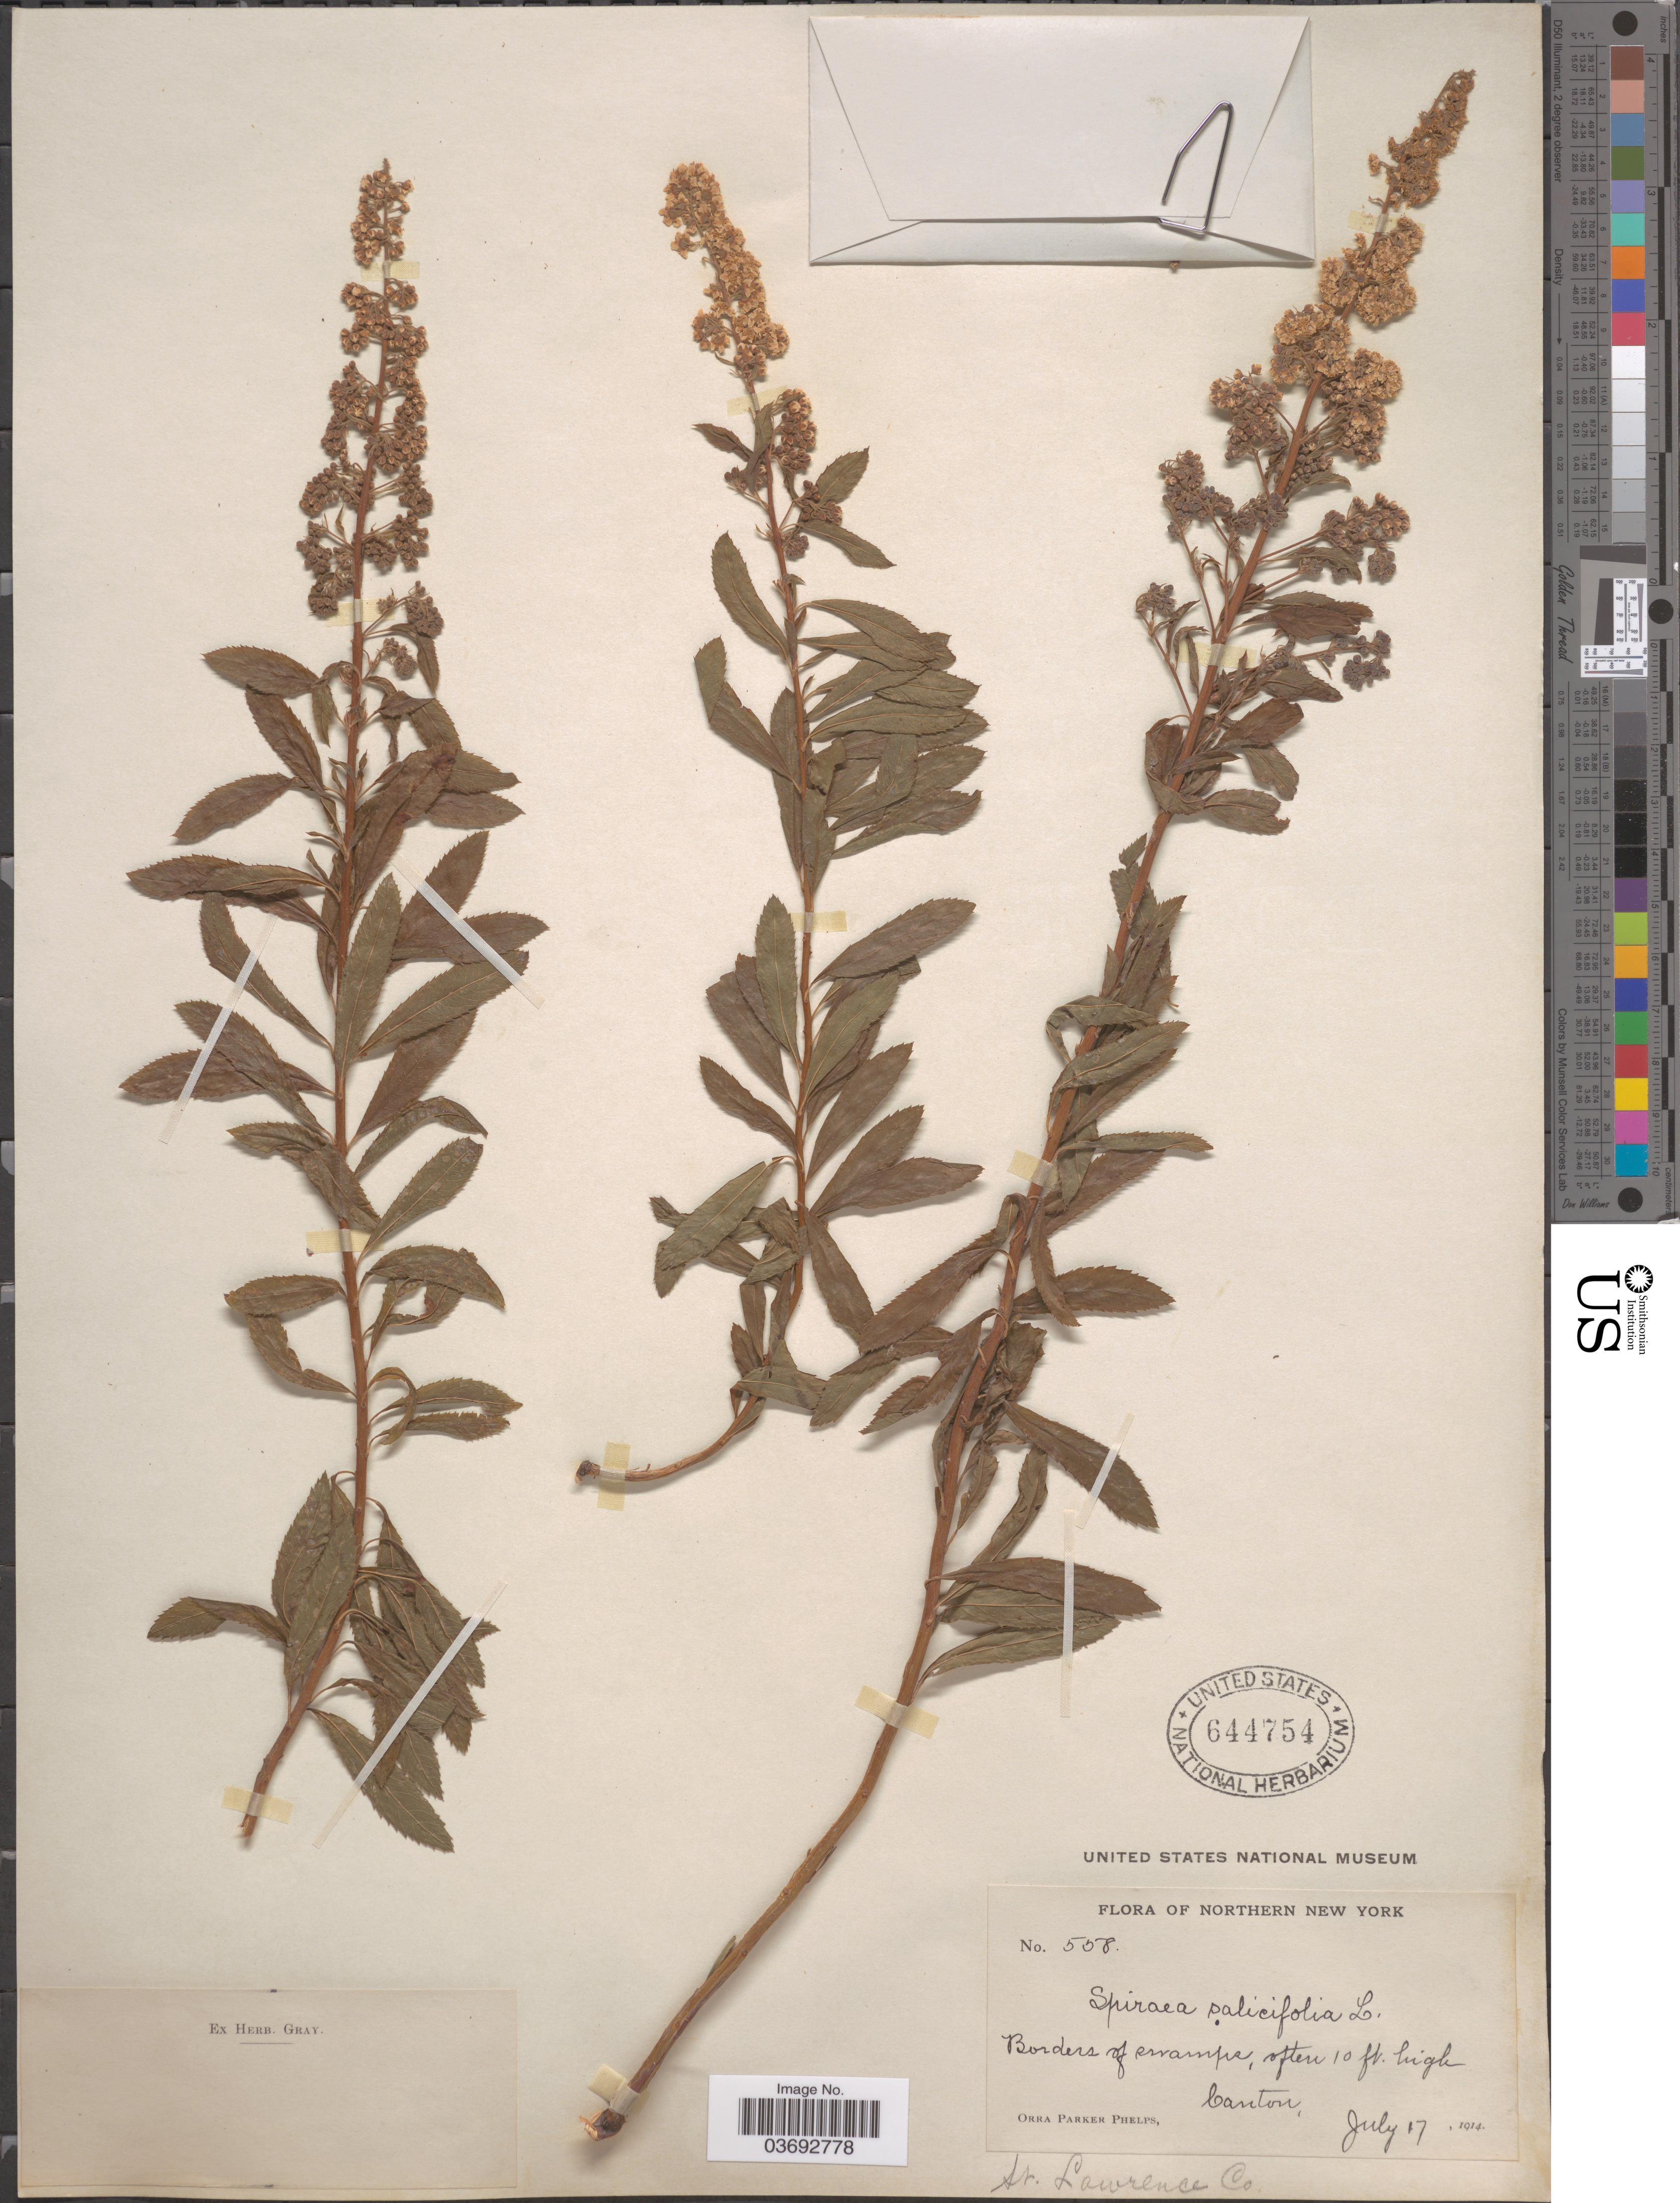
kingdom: Plantae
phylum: Tracheophyta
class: Magnoliopsida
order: Rosales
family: Rosaceae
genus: Spiraea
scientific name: Spiraea salicifolia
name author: L.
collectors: O. P. Phelps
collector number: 558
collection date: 1914-07-17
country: United States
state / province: New York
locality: Northern New York. Borders of swamps, Canton. St. Lawrence Co.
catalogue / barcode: US 644754